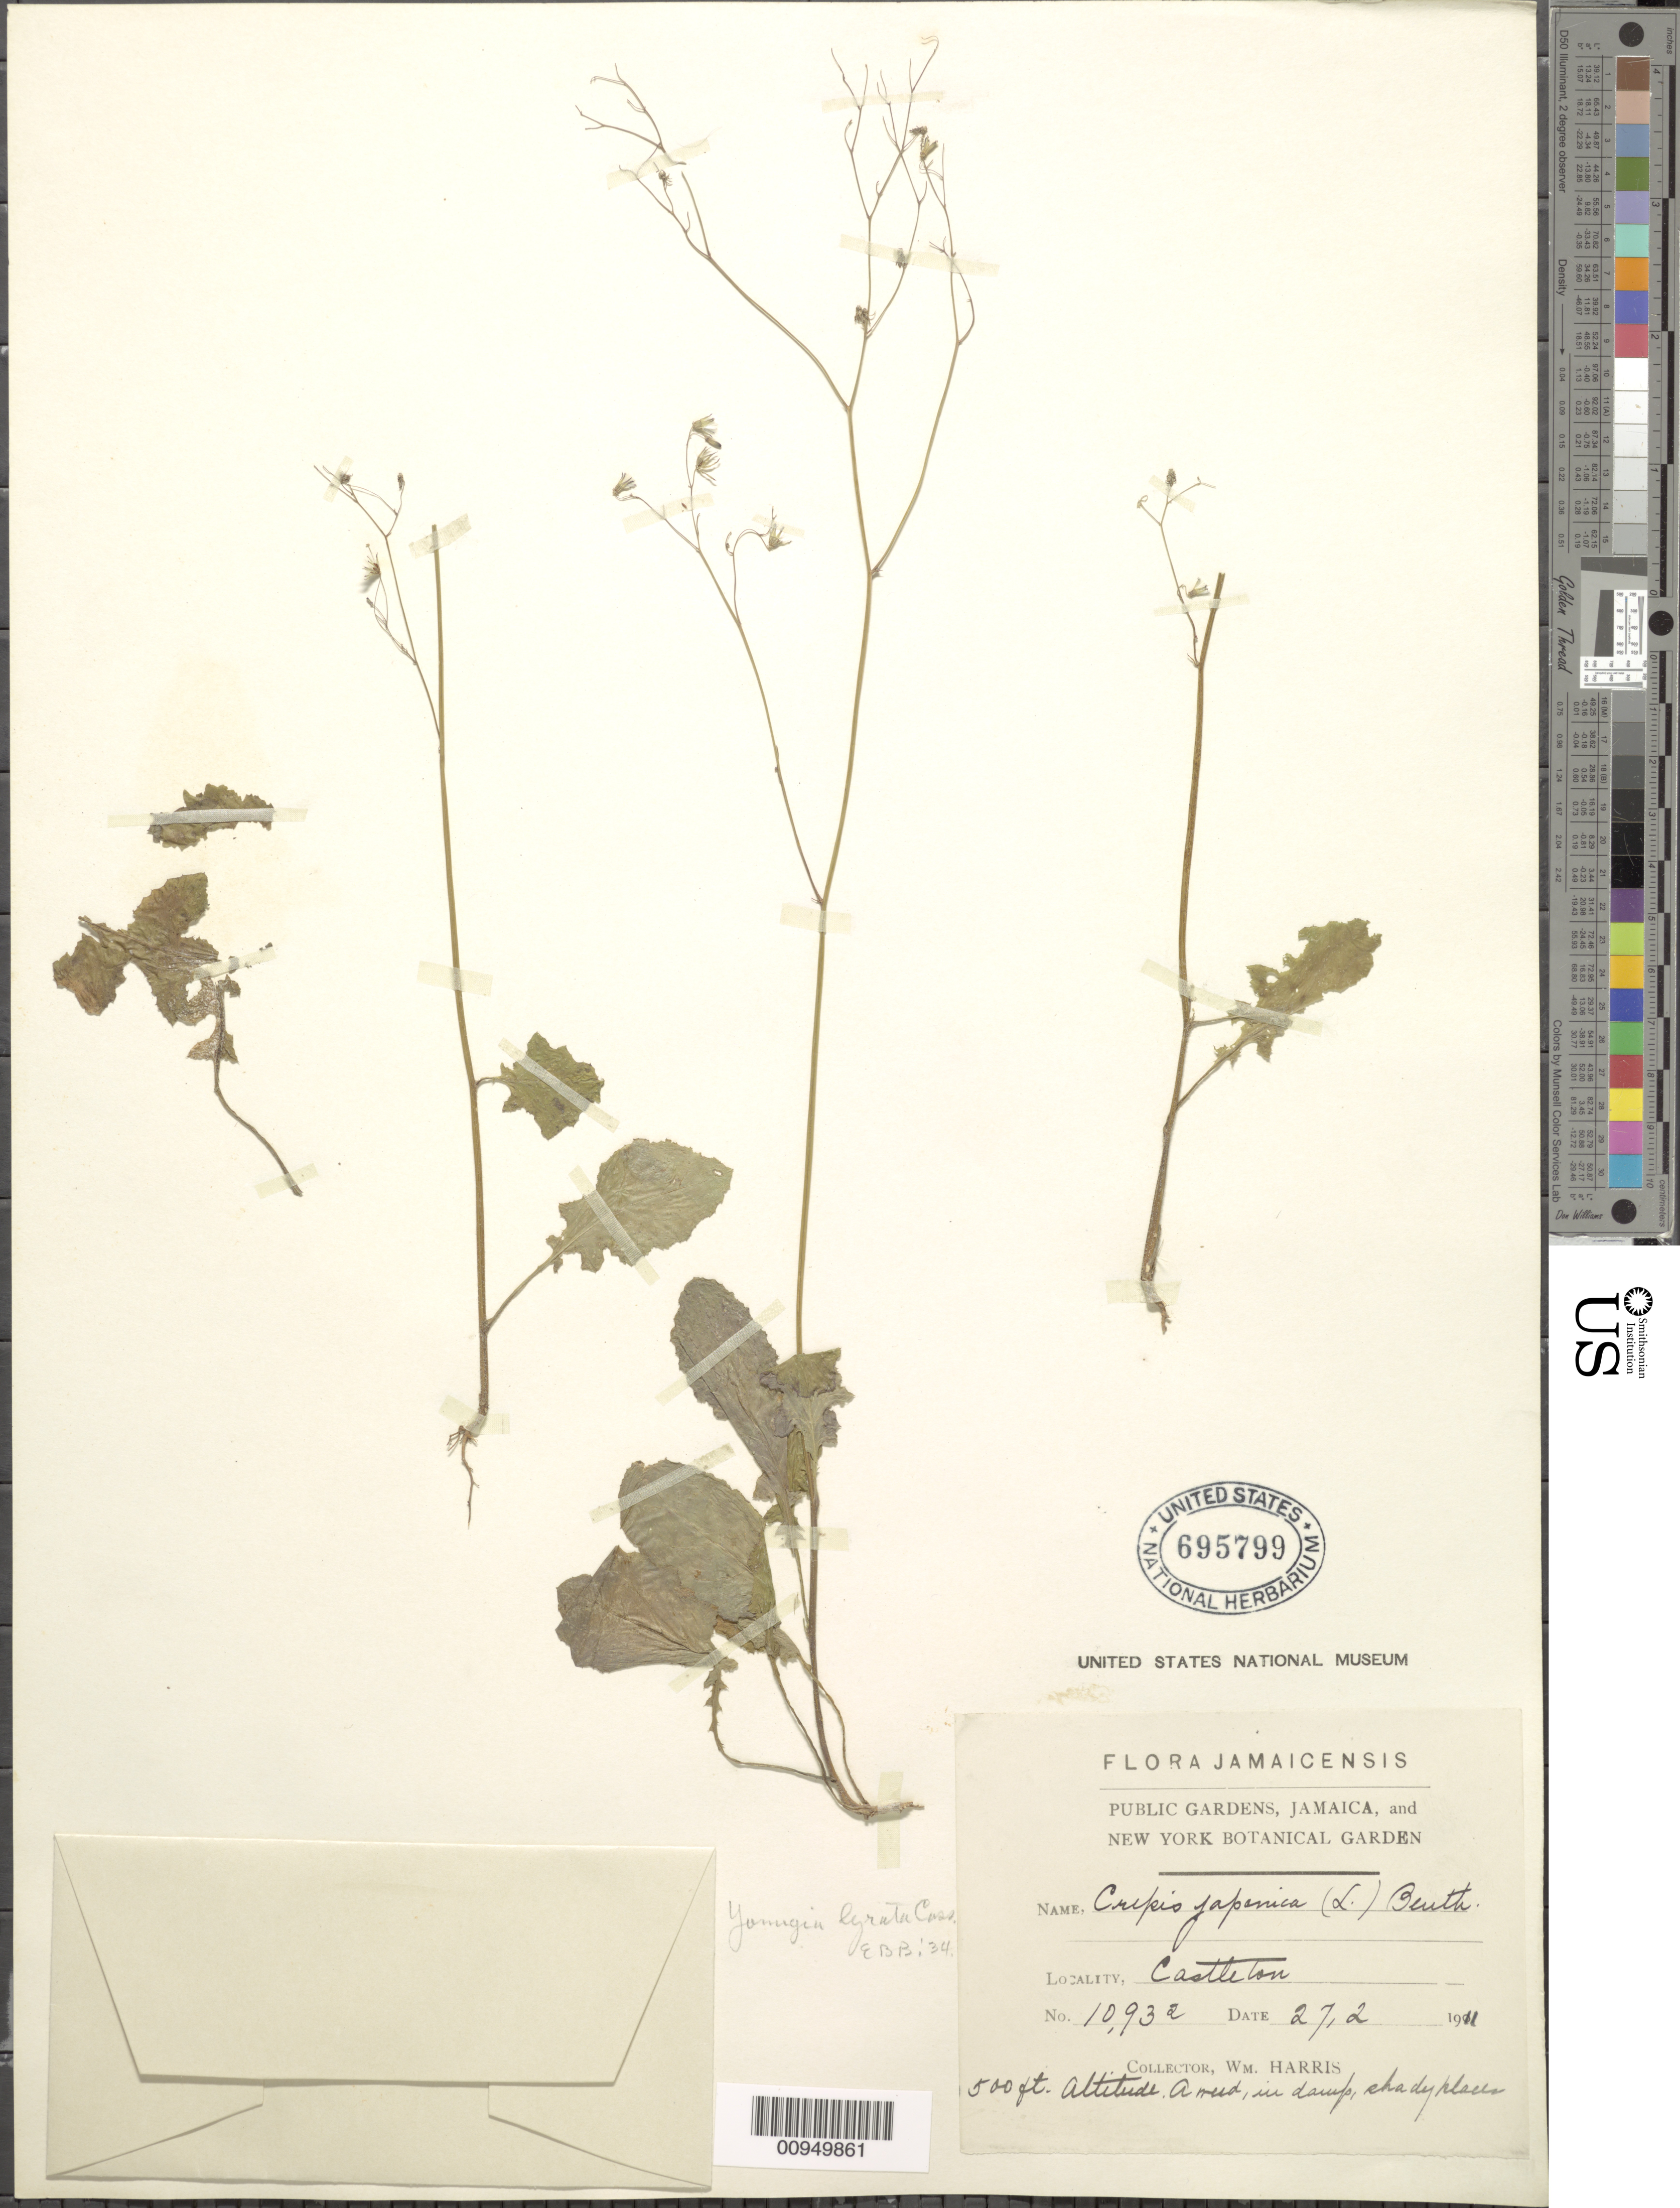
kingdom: Plantae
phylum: Tracheophyta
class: Magnoliopsida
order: Asterales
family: Asteraceae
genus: Youngia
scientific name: Youngia japonica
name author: (L.) DC.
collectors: W. H. Harris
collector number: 10932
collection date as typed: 27 Feb 1911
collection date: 1911-02-27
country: Jamaica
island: Jamaica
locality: Castleton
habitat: In damp, shady places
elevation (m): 152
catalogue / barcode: US 695799